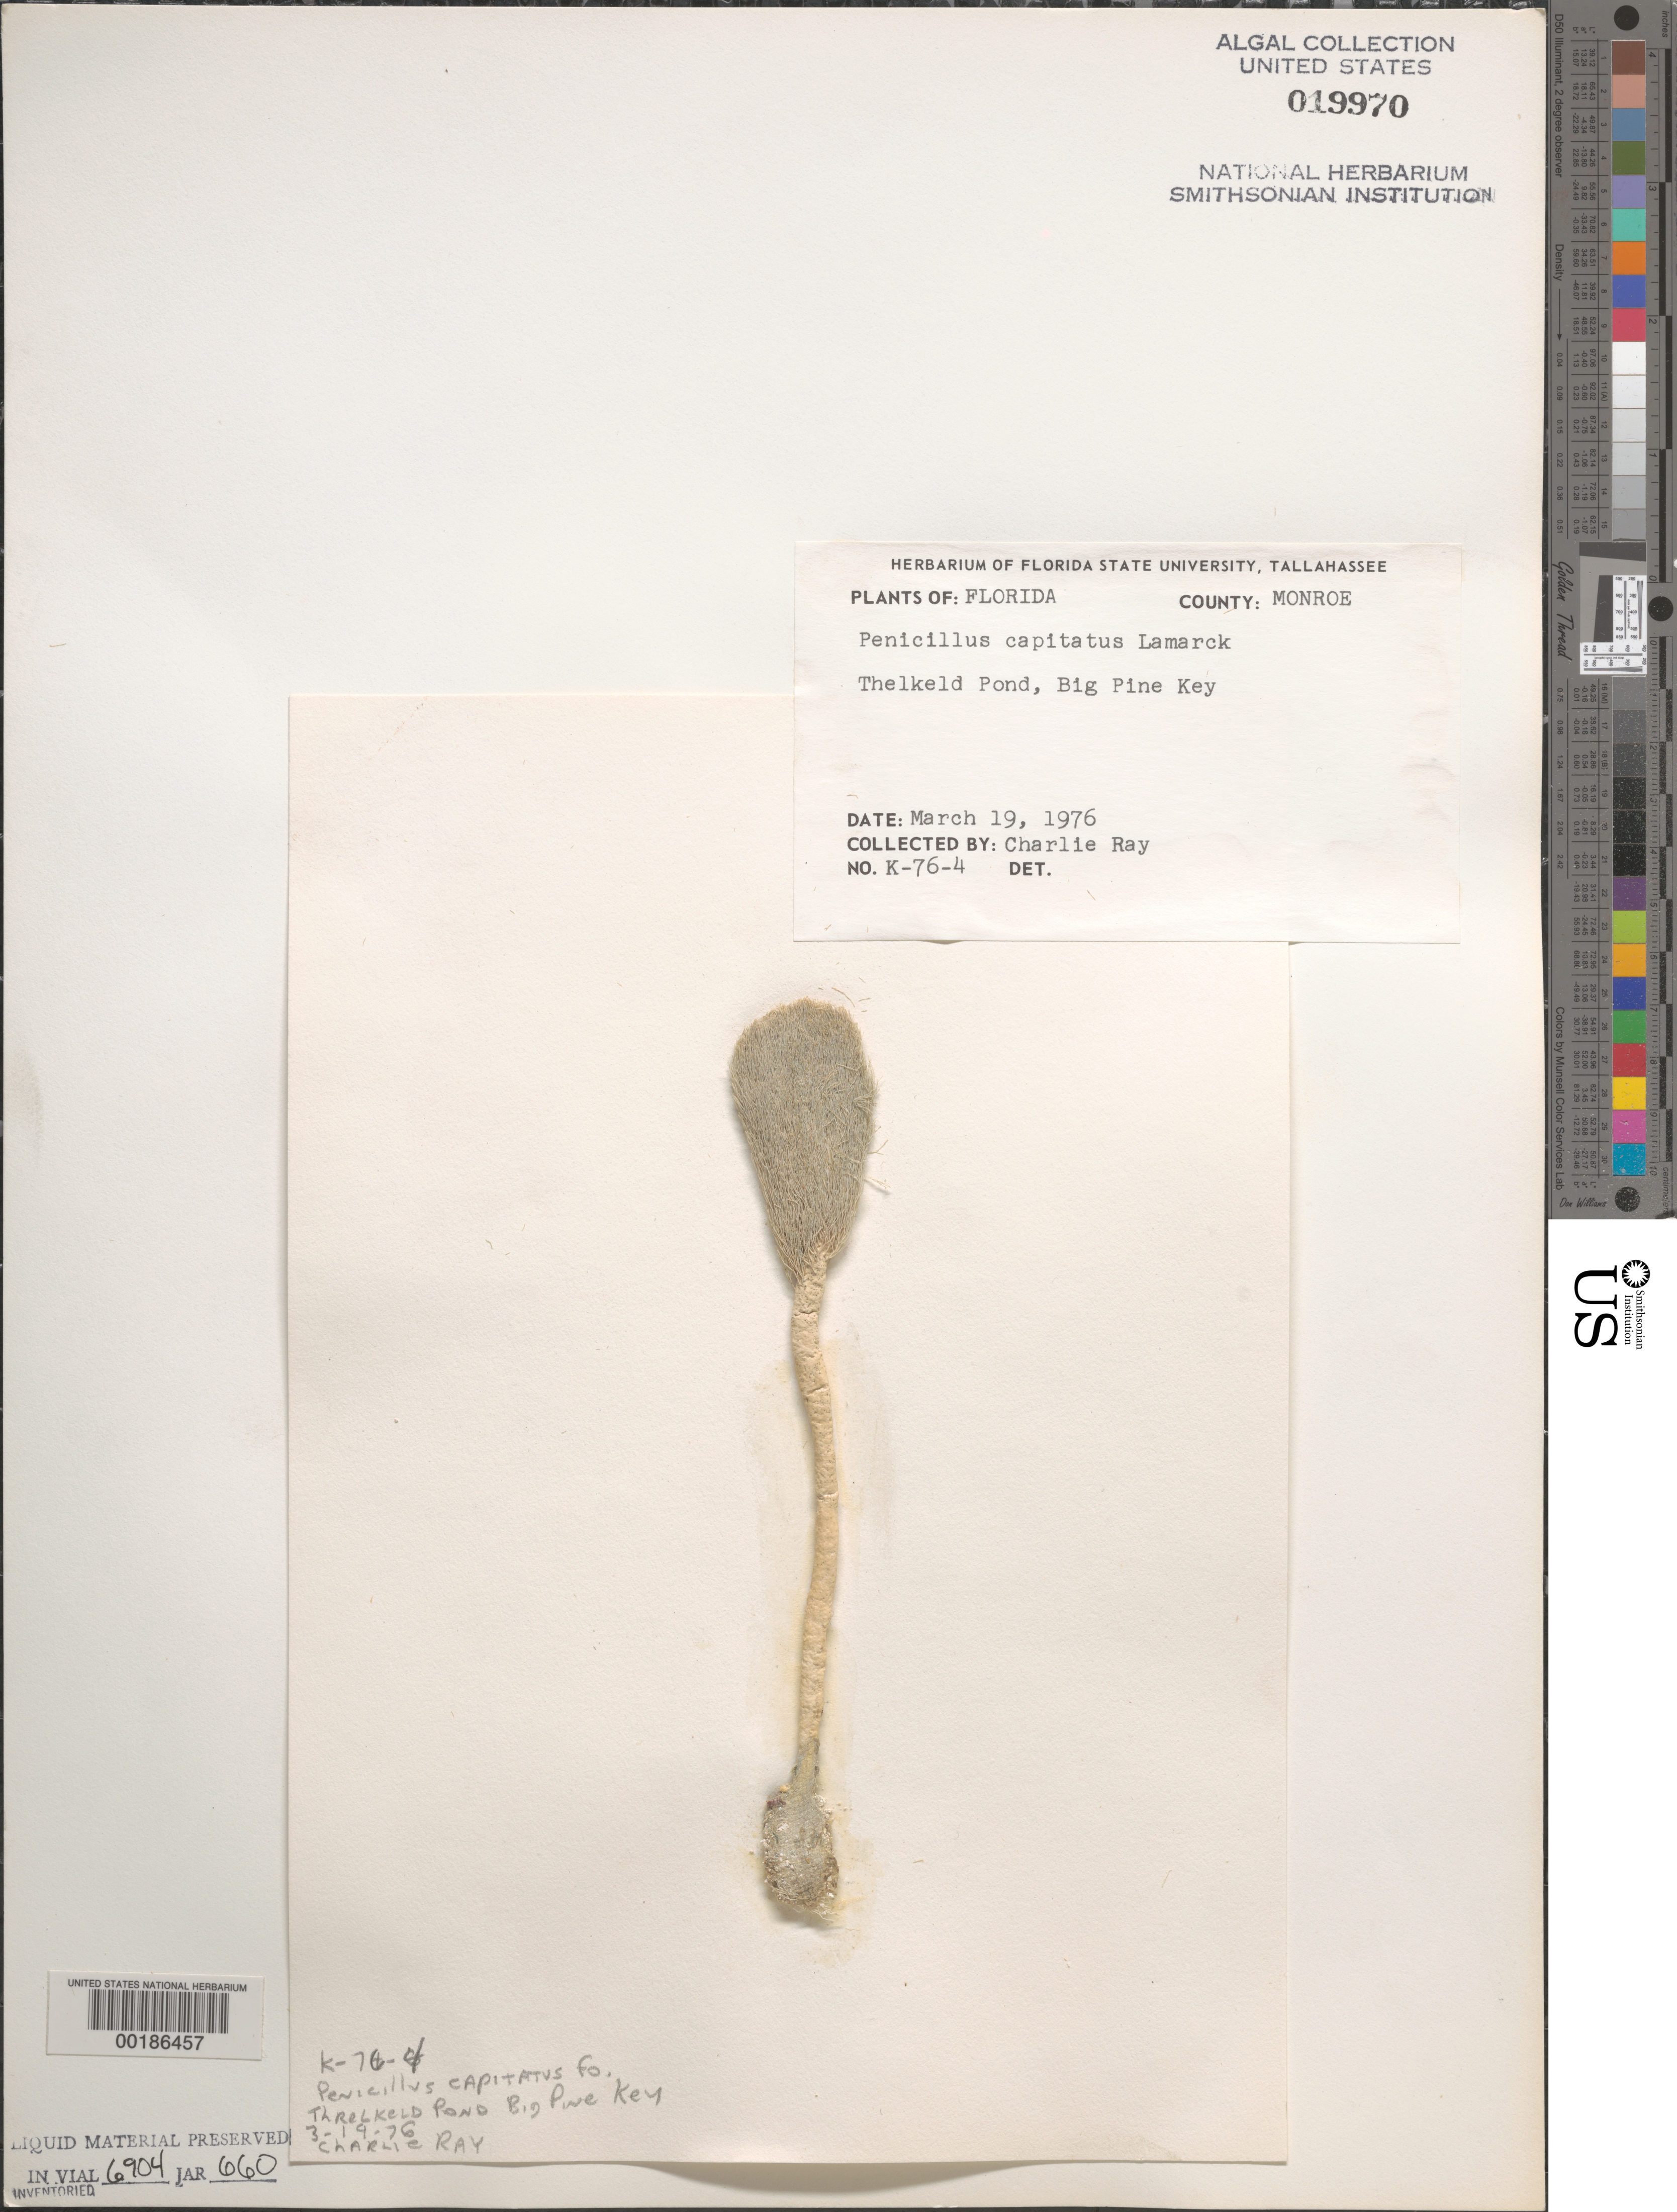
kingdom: Plantae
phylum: Chlorophyta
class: Ulvophyceae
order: Bryopsidales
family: Udoteaceae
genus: Penicillus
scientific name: Penicillus capitatus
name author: Lam.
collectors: C. Ray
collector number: K-76-4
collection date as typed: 19 Mar 1976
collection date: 1976-03-19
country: United States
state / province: Florida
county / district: Monroe County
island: Big Pine Key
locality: Threlkeld Pond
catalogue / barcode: US 19970